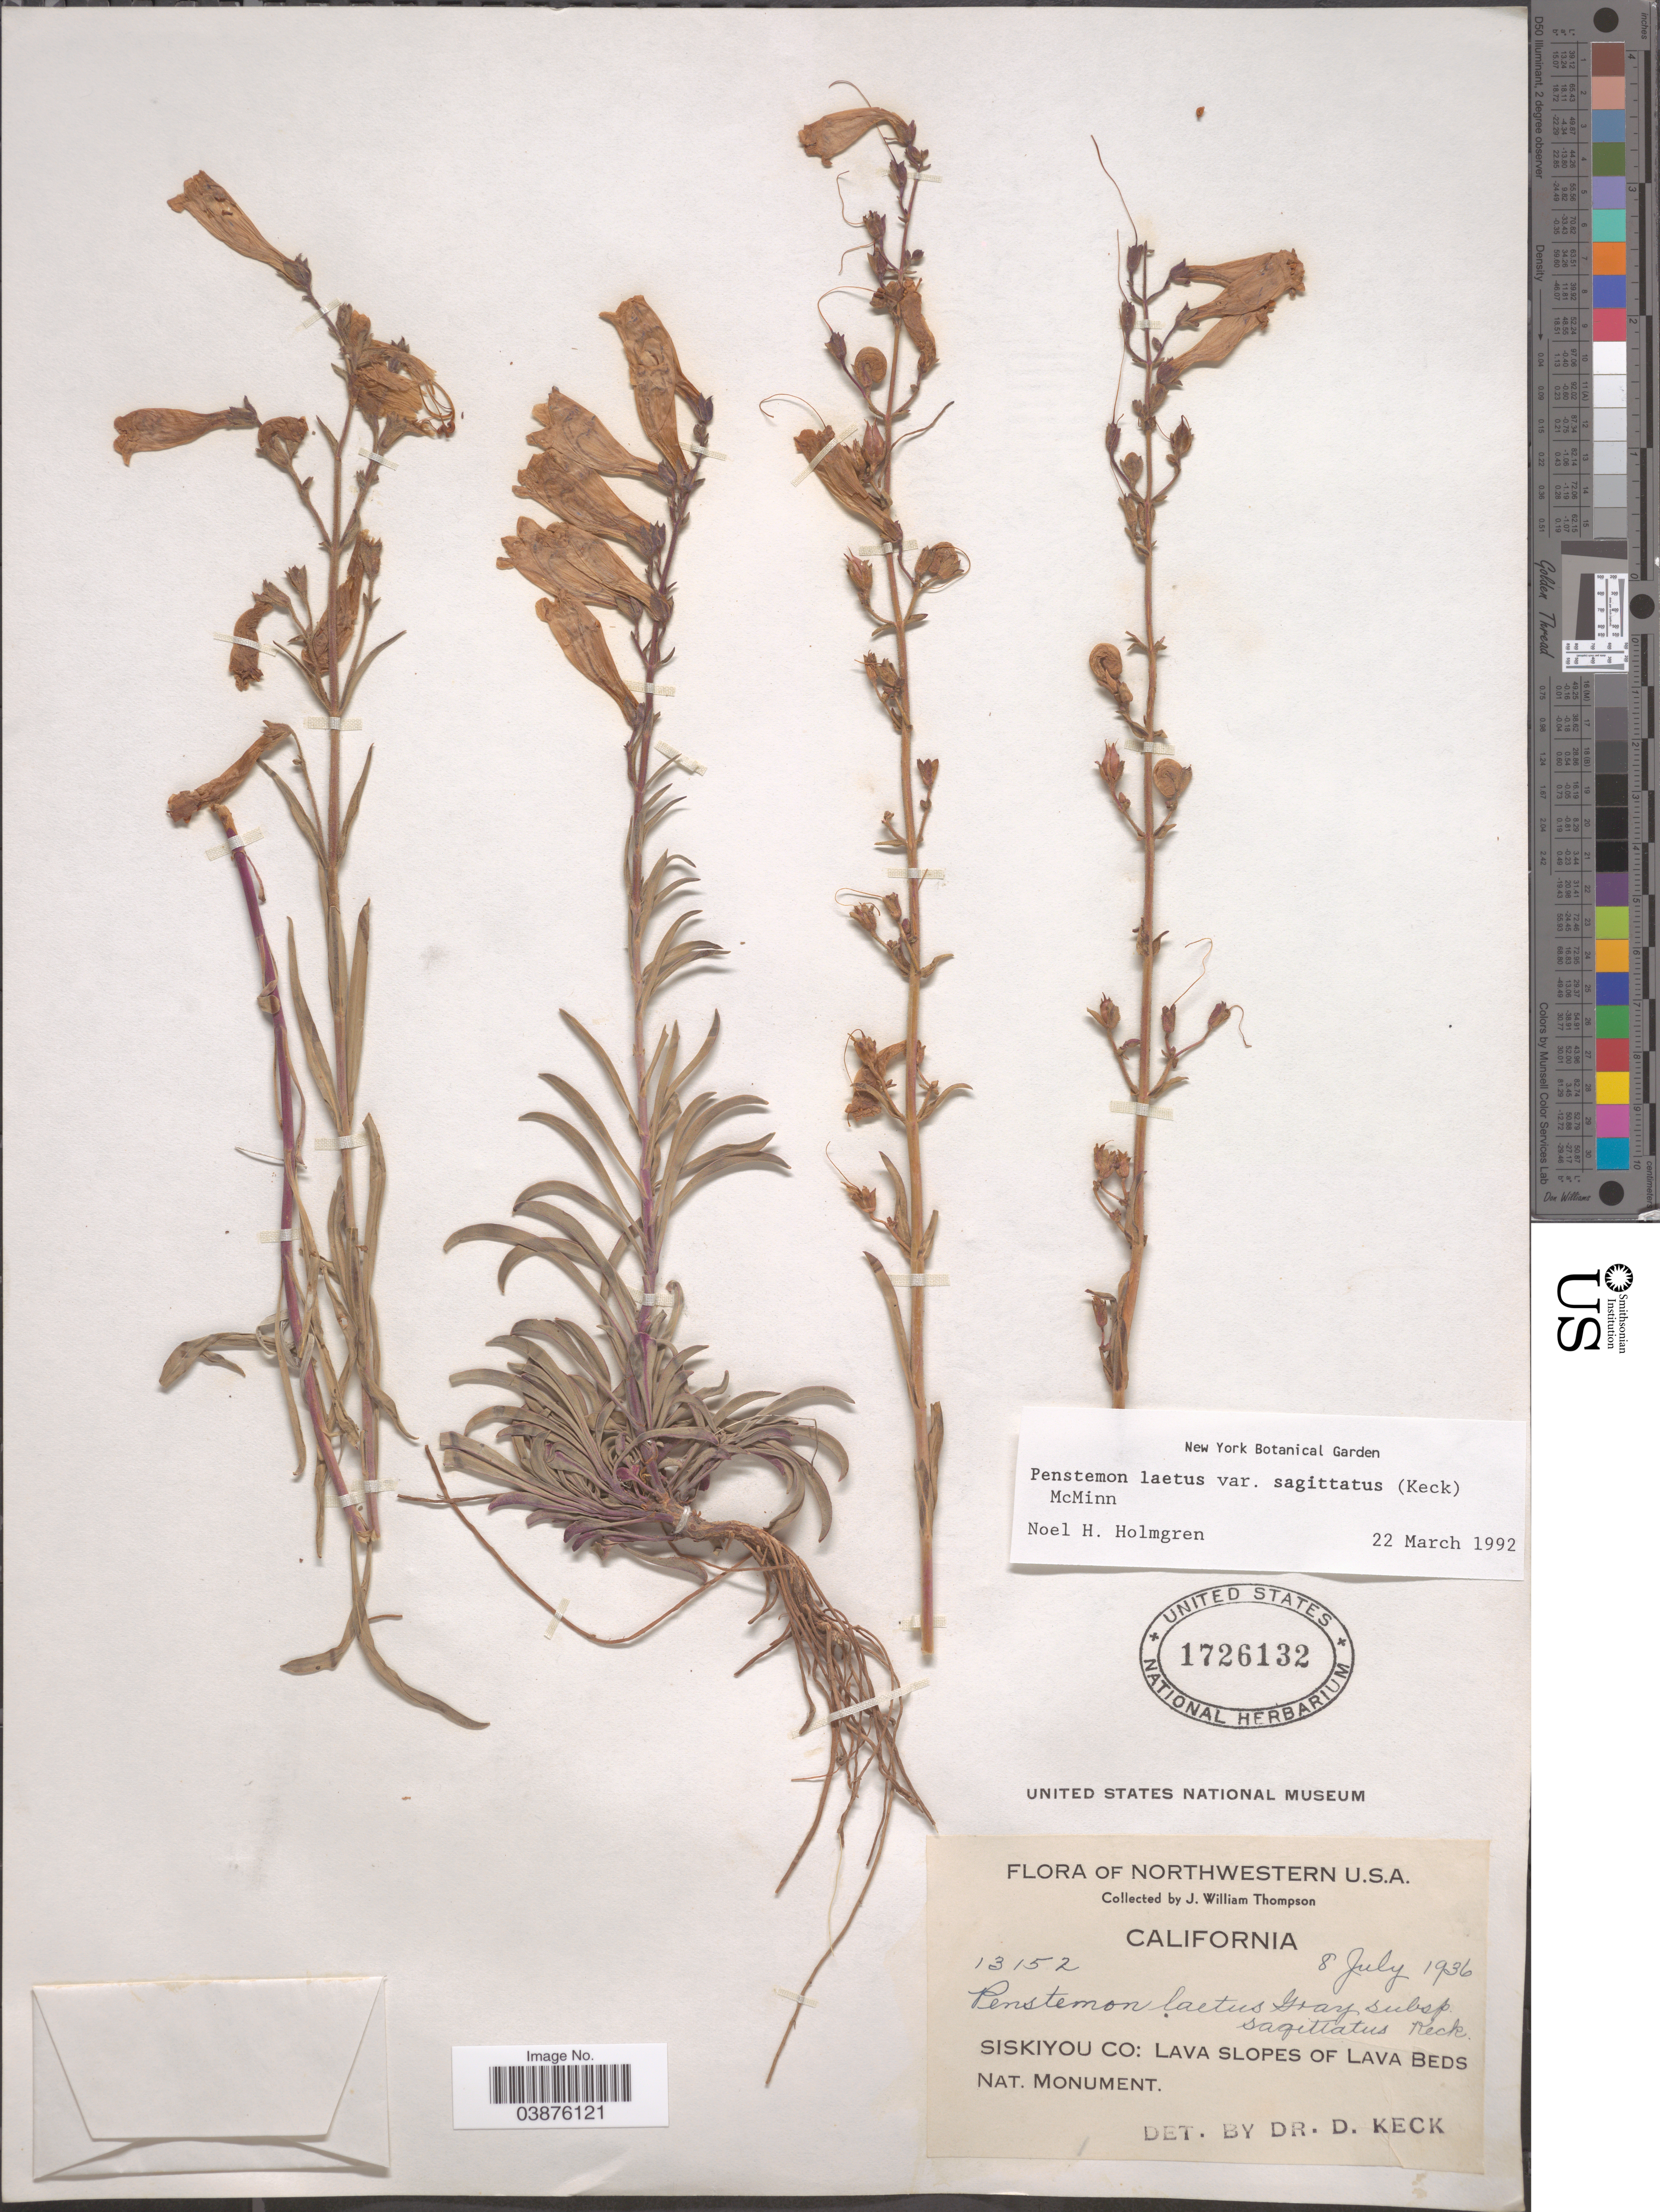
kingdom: Plantae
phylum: Tracheophyta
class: Magnoliopsida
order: Lamiales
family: Plantaginaceae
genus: Penstemon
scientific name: Penstemon laetus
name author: A. Gray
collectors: J. W. Thompson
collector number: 13152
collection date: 1936-07-08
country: United States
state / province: California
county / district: Siskiyou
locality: Northwestern U.S.A. Siskiyou Co: Lava slopes of Lava Beds Nat. Monument.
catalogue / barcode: US 1726132